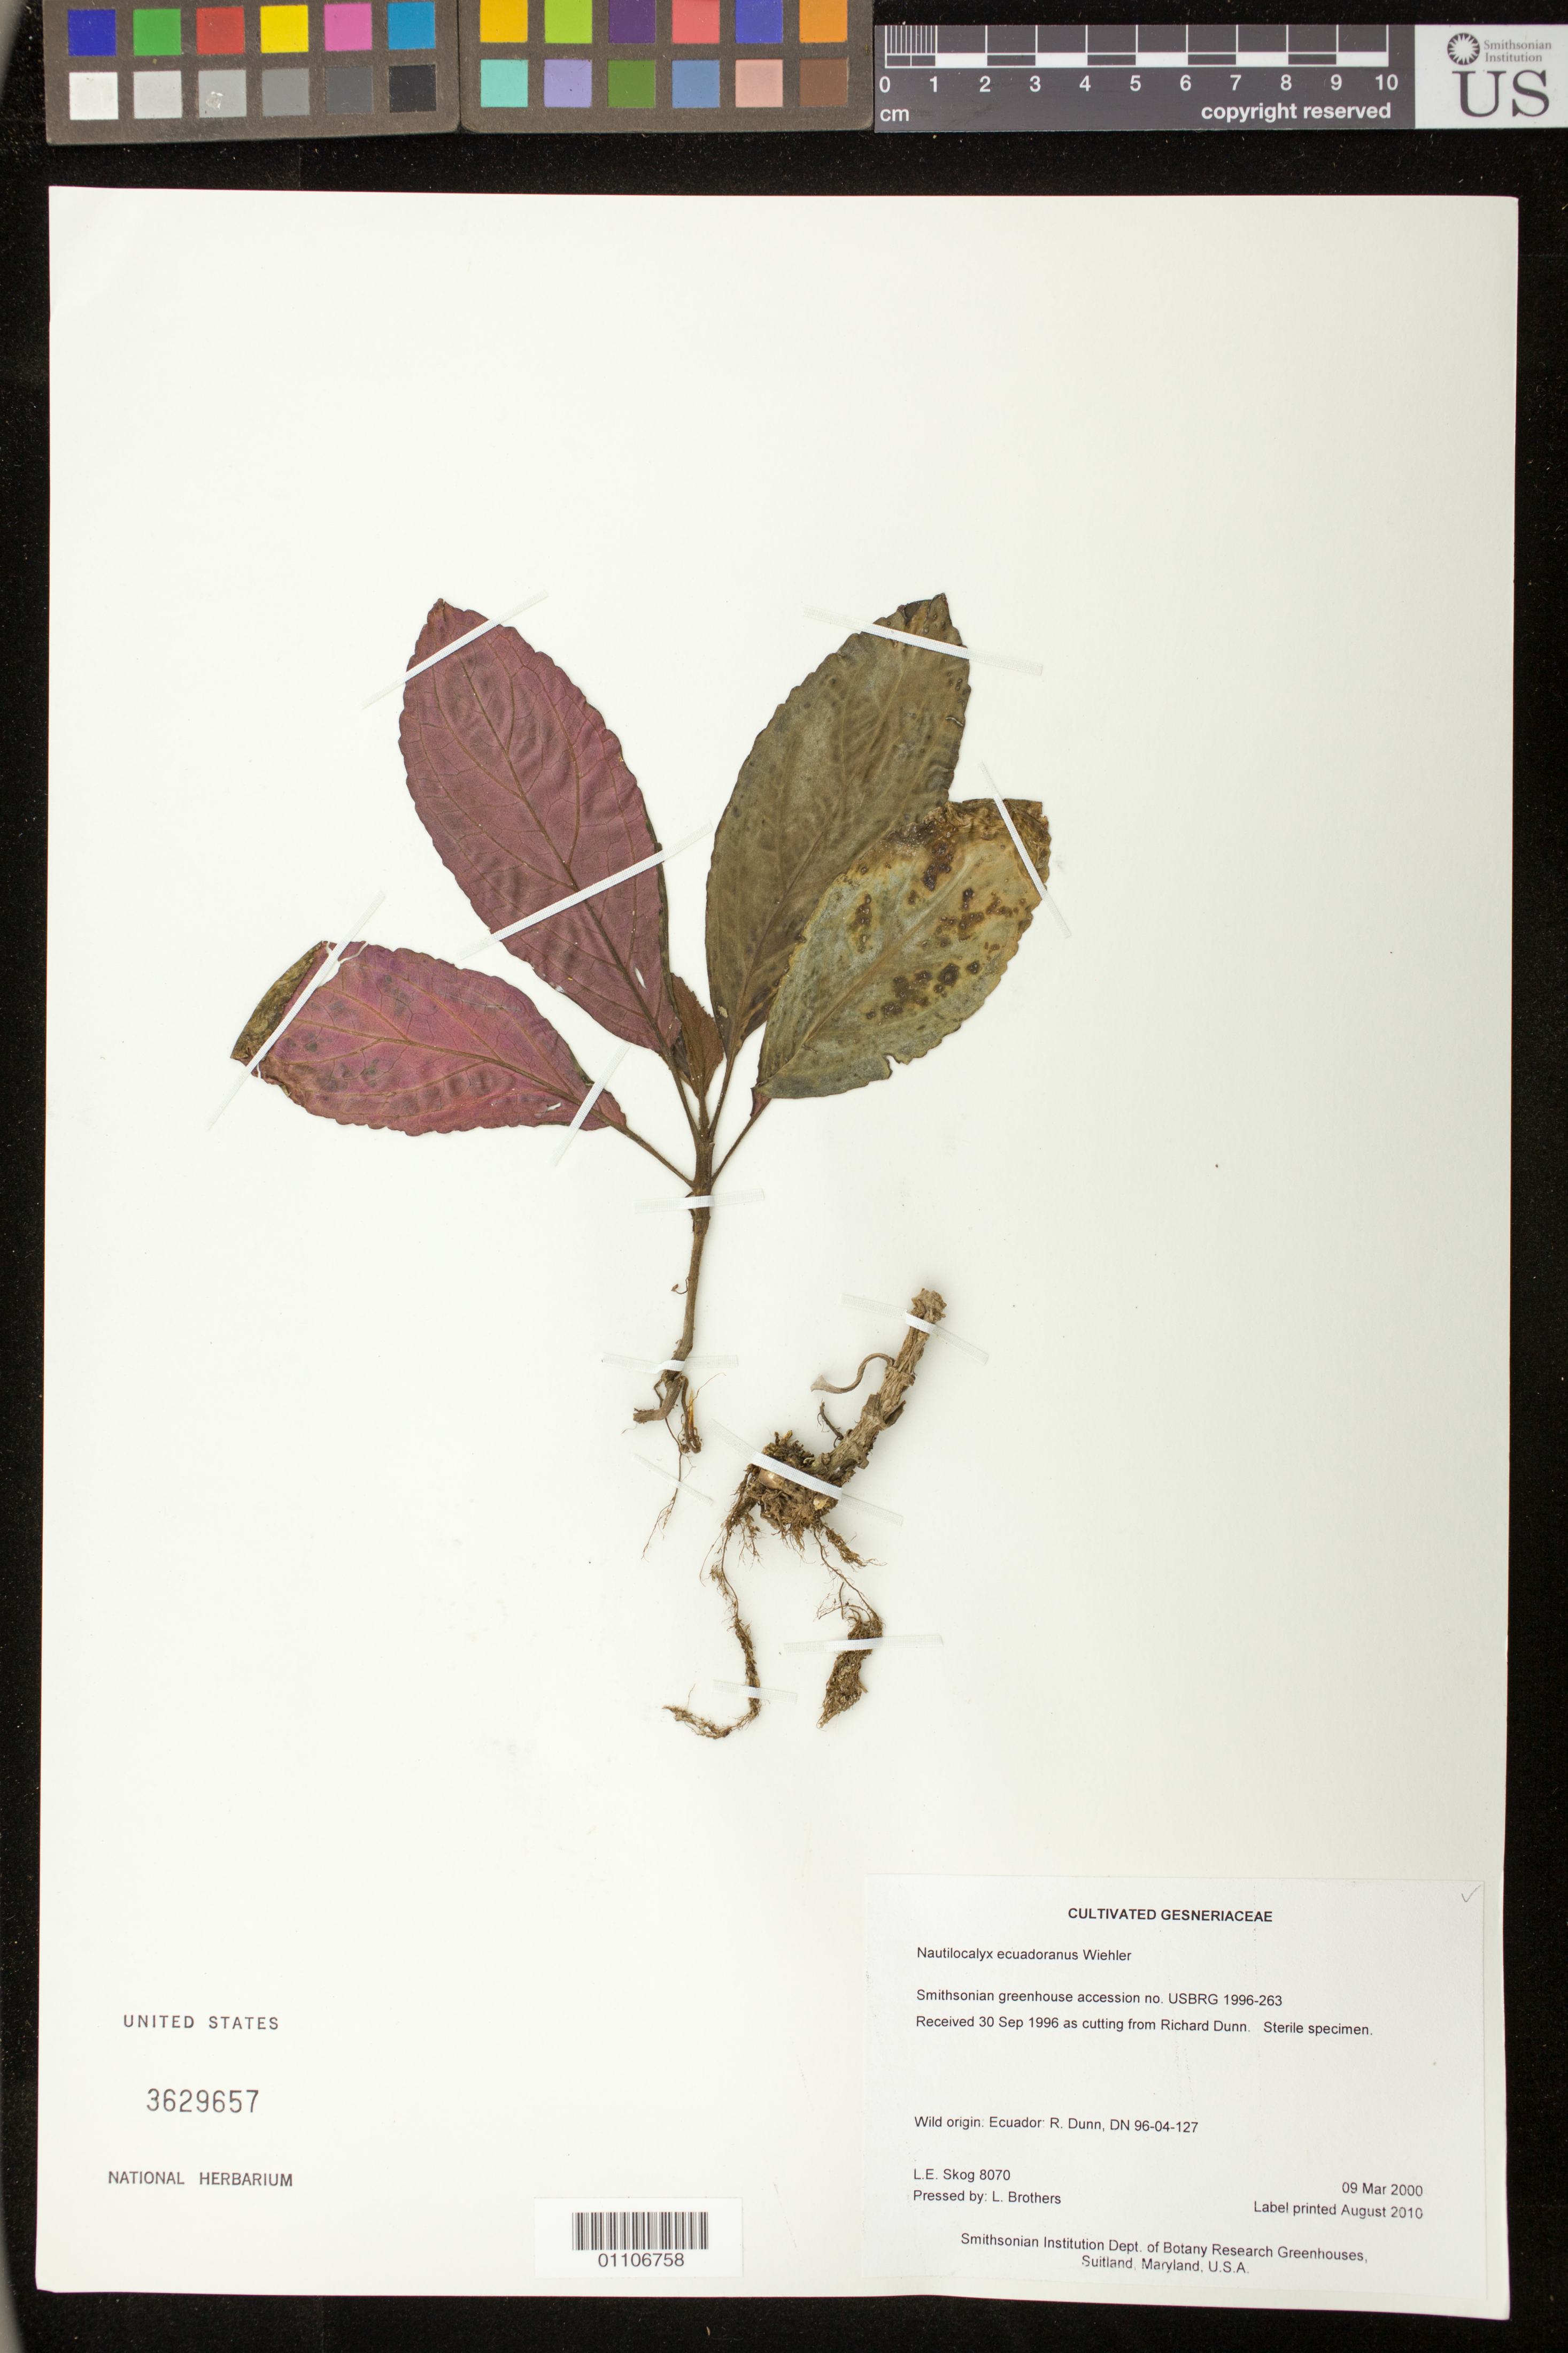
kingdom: Plantae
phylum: Tracheophyta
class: Magnoliopsida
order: Lamiales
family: Gesneriaceae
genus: Nautilocalyx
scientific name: Nautilocalyx ecuadoranus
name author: Wiehler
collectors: L. E. Skog & L. Brothers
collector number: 8070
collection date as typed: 09 Mar 2000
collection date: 2000-03-09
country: Ecuador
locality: Smithsonian Institution Dept. of Botany Research Greenhouses, Suitland, Maryland, U.S.A.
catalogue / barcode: US 3629657